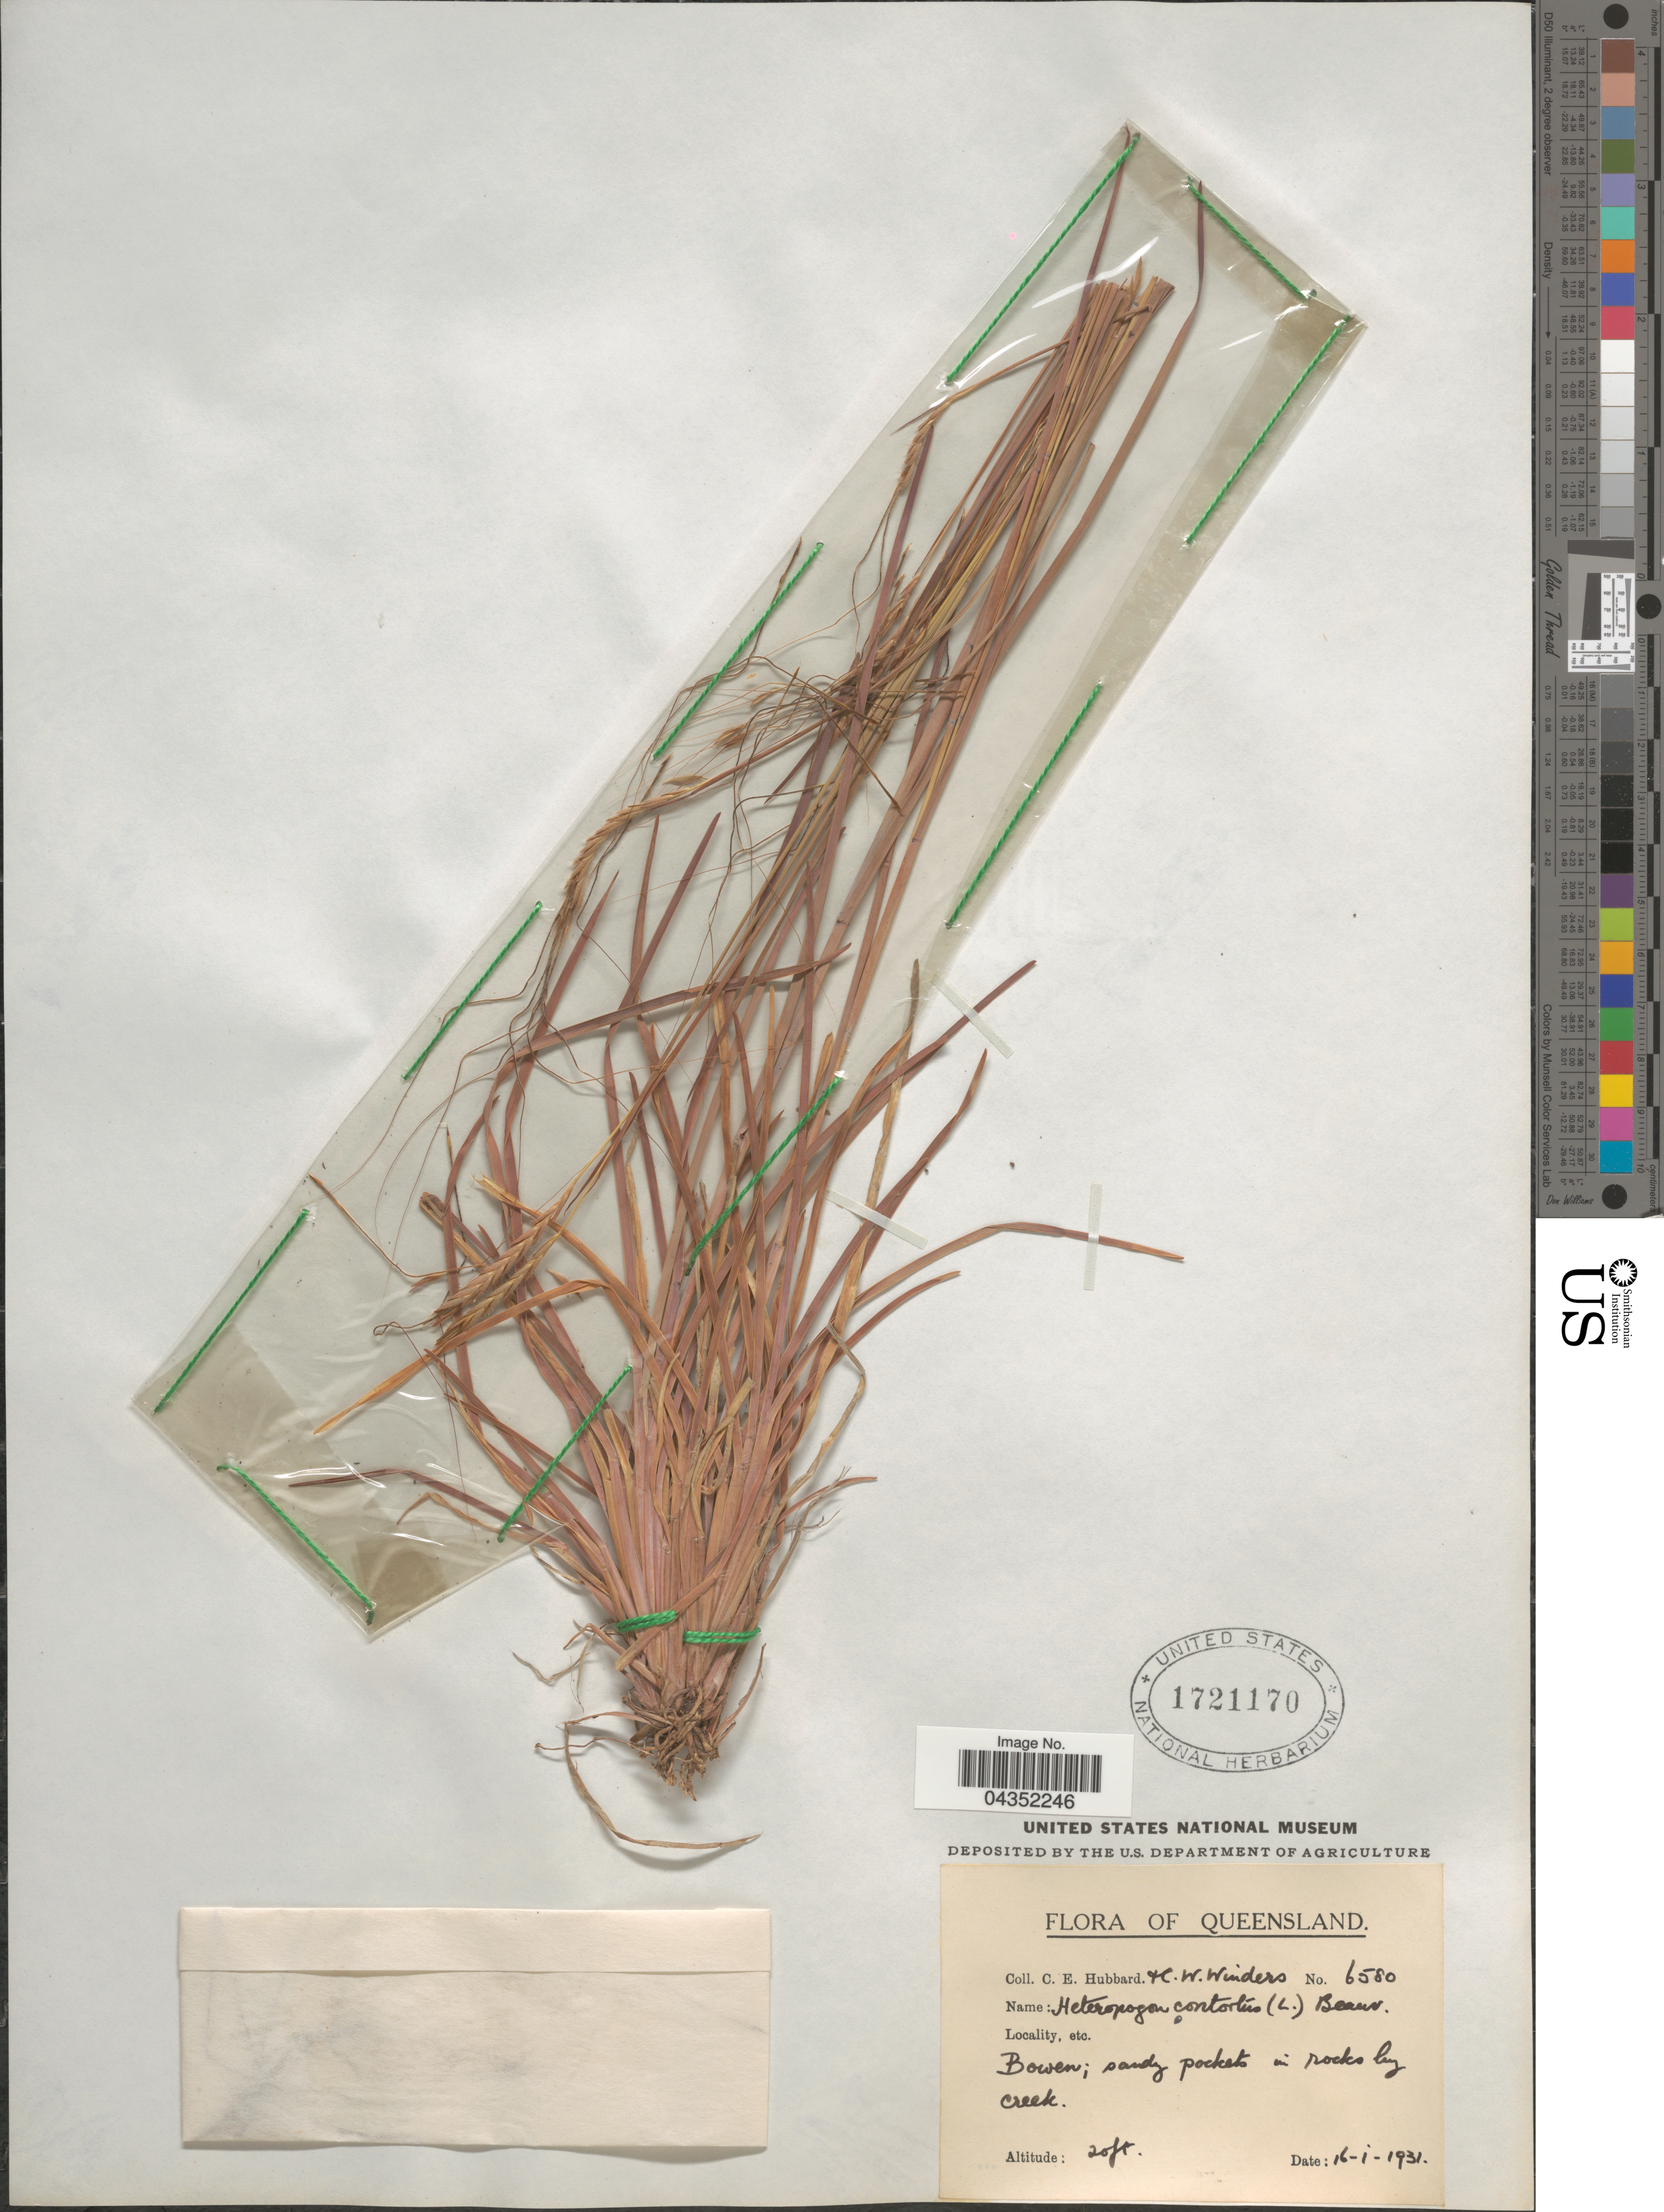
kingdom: Plantae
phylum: Tracheophyta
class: Liliopsida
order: Poales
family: Poaceae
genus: Heteropogon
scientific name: Heteropogon contortus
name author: (L.) P. Beauv. ex Roem. & Schult.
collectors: C. E. Hubbard & C. Winders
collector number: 6580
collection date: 1931-01-16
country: Australia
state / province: Queensland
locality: Bowen.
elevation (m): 6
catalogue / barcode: US 1721170